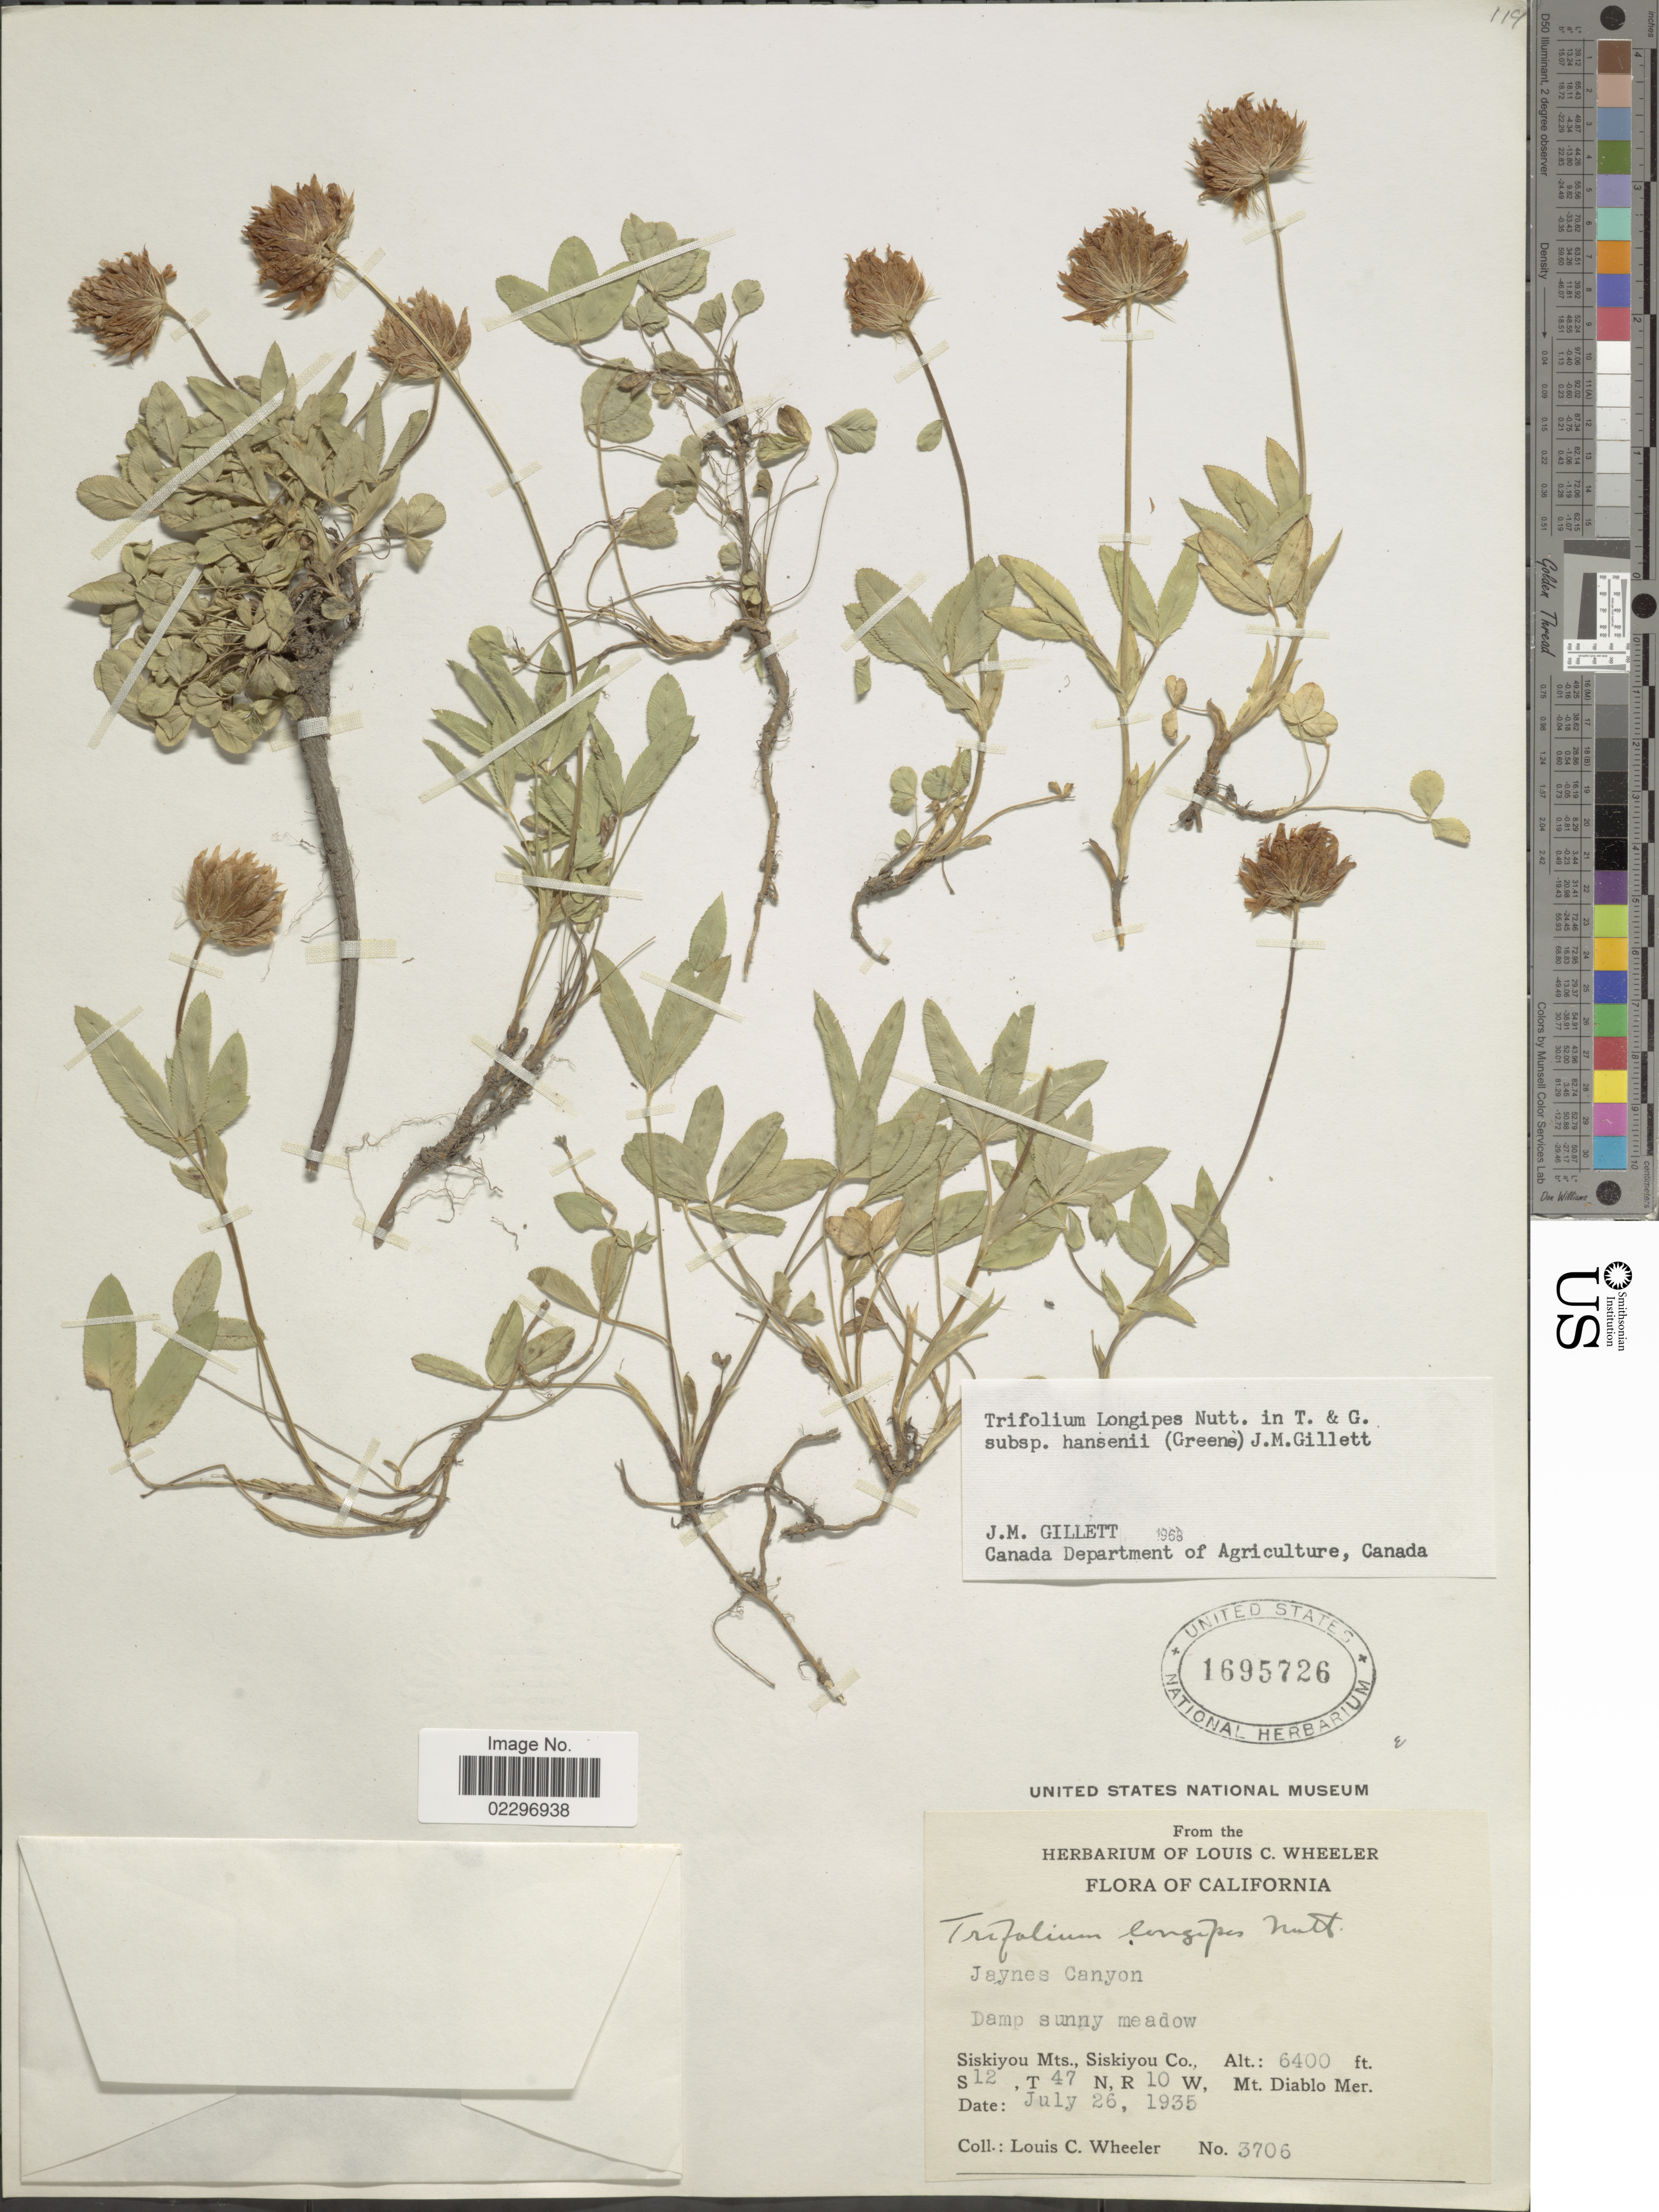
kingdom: Plantae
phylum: Tracheophyta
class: Magnoliopsida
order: Fabales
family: Fabaceae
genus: Trifolium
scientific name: Trifolium longipes subsp. hansenii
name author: (Greene) J.M. Gillett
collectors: L. C. Wheeler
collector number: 3706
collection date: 1935-07-26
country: United States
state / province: California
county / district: Siskiyou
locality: Jaynes Canyon, Damp sunny meadow, Siskiyou Mts., Siskiyou Co., S12, T 47 N, R 10 W, Mt Diablo Mer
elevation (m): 1951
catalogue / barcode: US 1695726